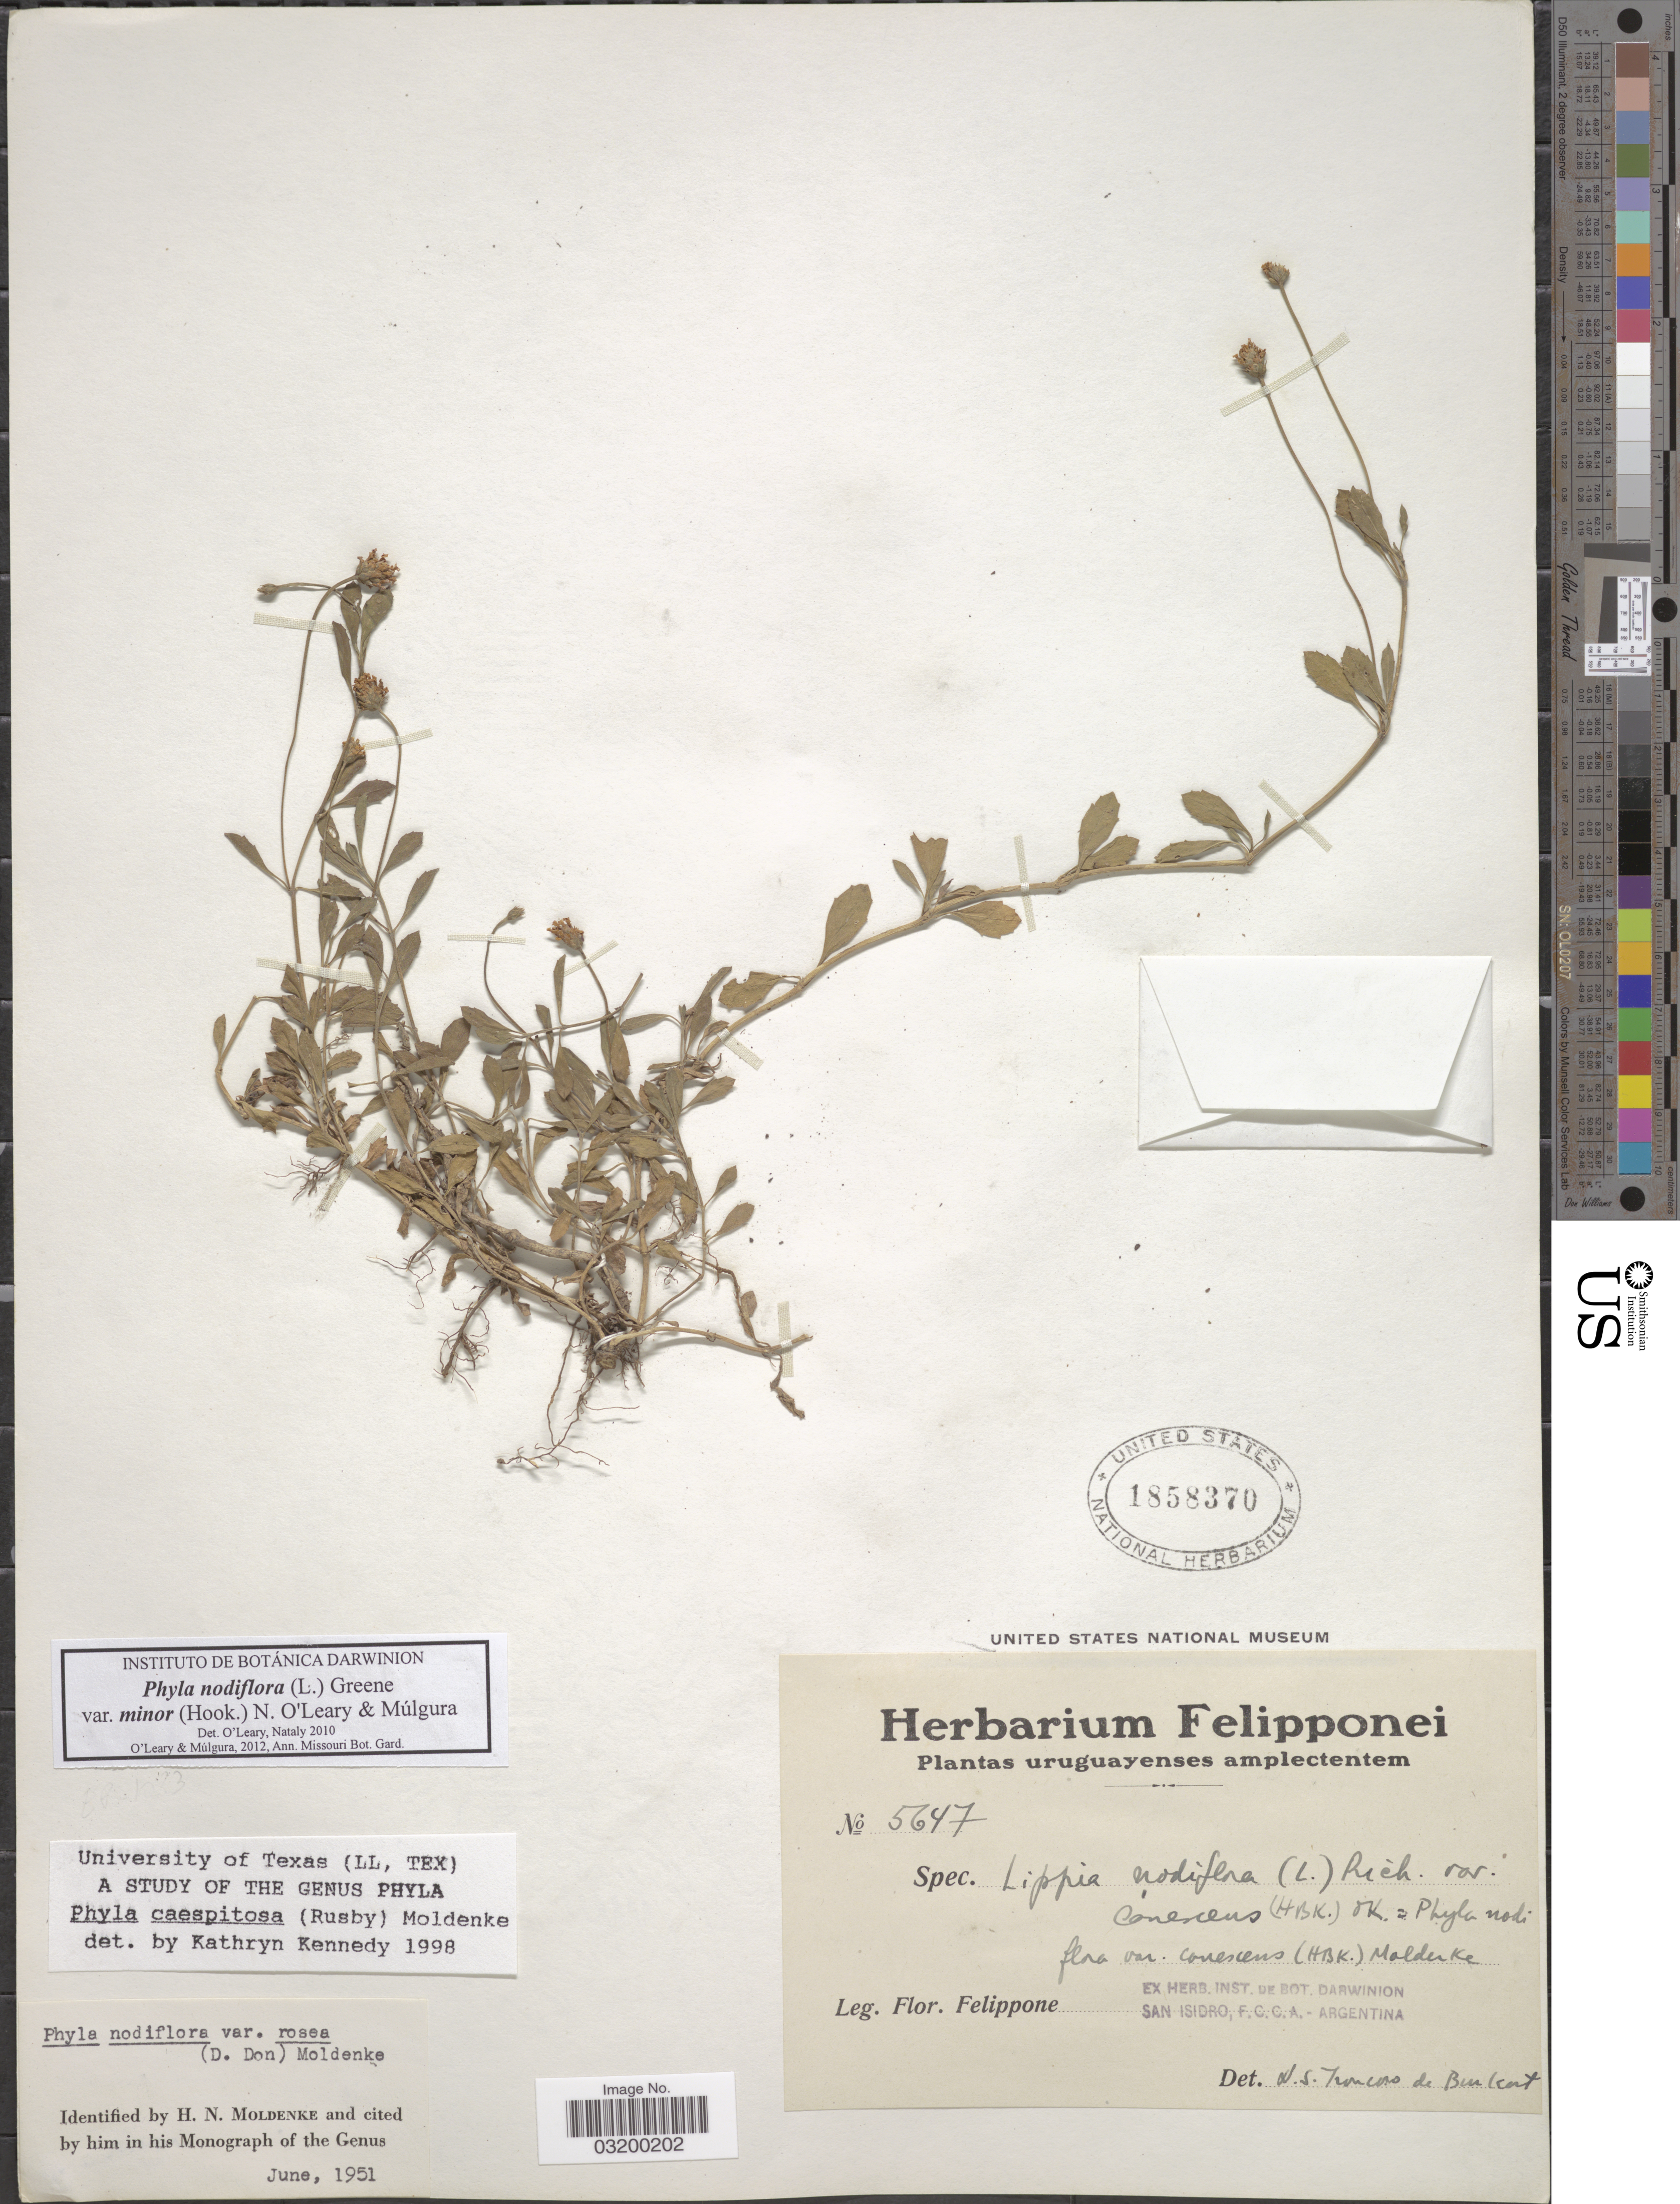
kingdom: Plantae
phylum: Tracheophyta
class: Magnoliopsida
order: Lamiales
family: Verbenaceae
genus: Phyla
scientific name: Phyla nodiflora var. minor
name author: (Hook.) N. O'Leary & Mulgura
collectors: F. Felippone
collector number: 5647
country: Uruguay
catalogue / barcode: US 1858370